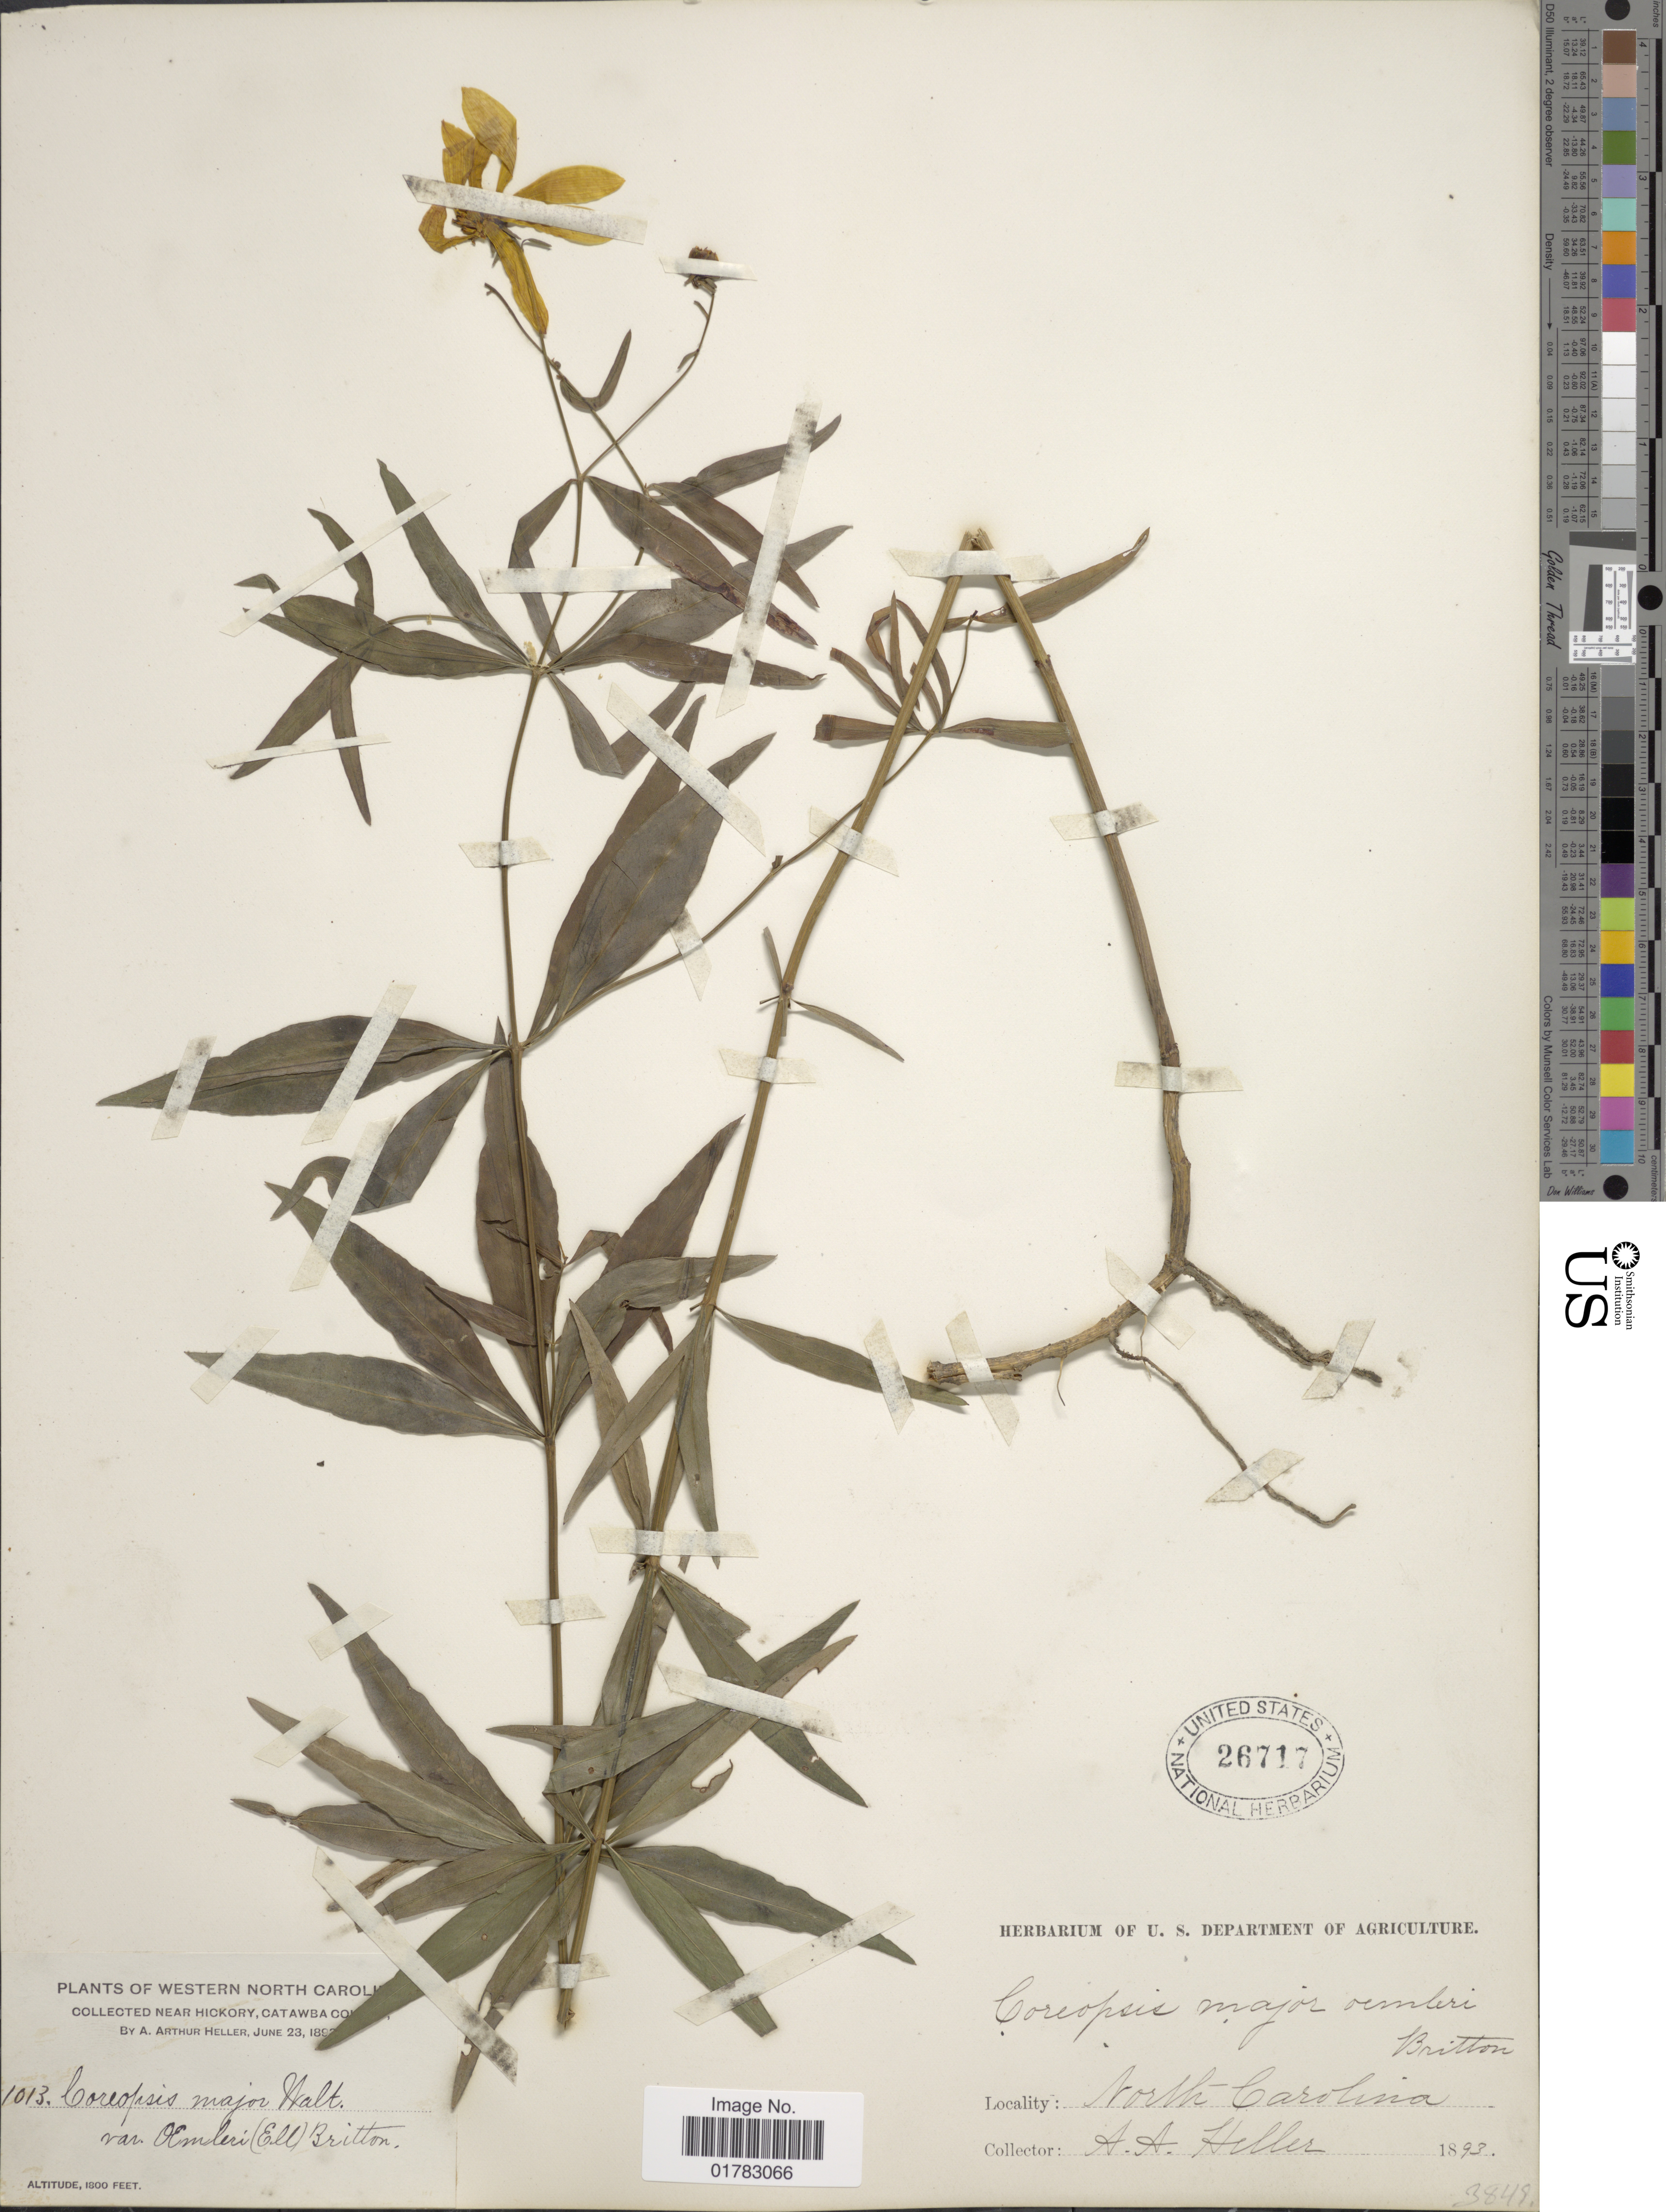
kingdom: Plantae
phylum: Tracheophyta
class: Magnoliopsida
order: Asterales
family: Asteraceae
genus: Coreopsis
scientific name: Coreopsis major var. stellata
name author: (Nutt.) Torr. & A. Gray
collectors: A. A. Heller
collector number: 1013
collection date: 1893-06-23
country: United States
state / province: North Carolina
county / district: Catawba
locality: Western North Carolina, near Hickory.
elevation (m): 549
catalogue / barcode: US 26717